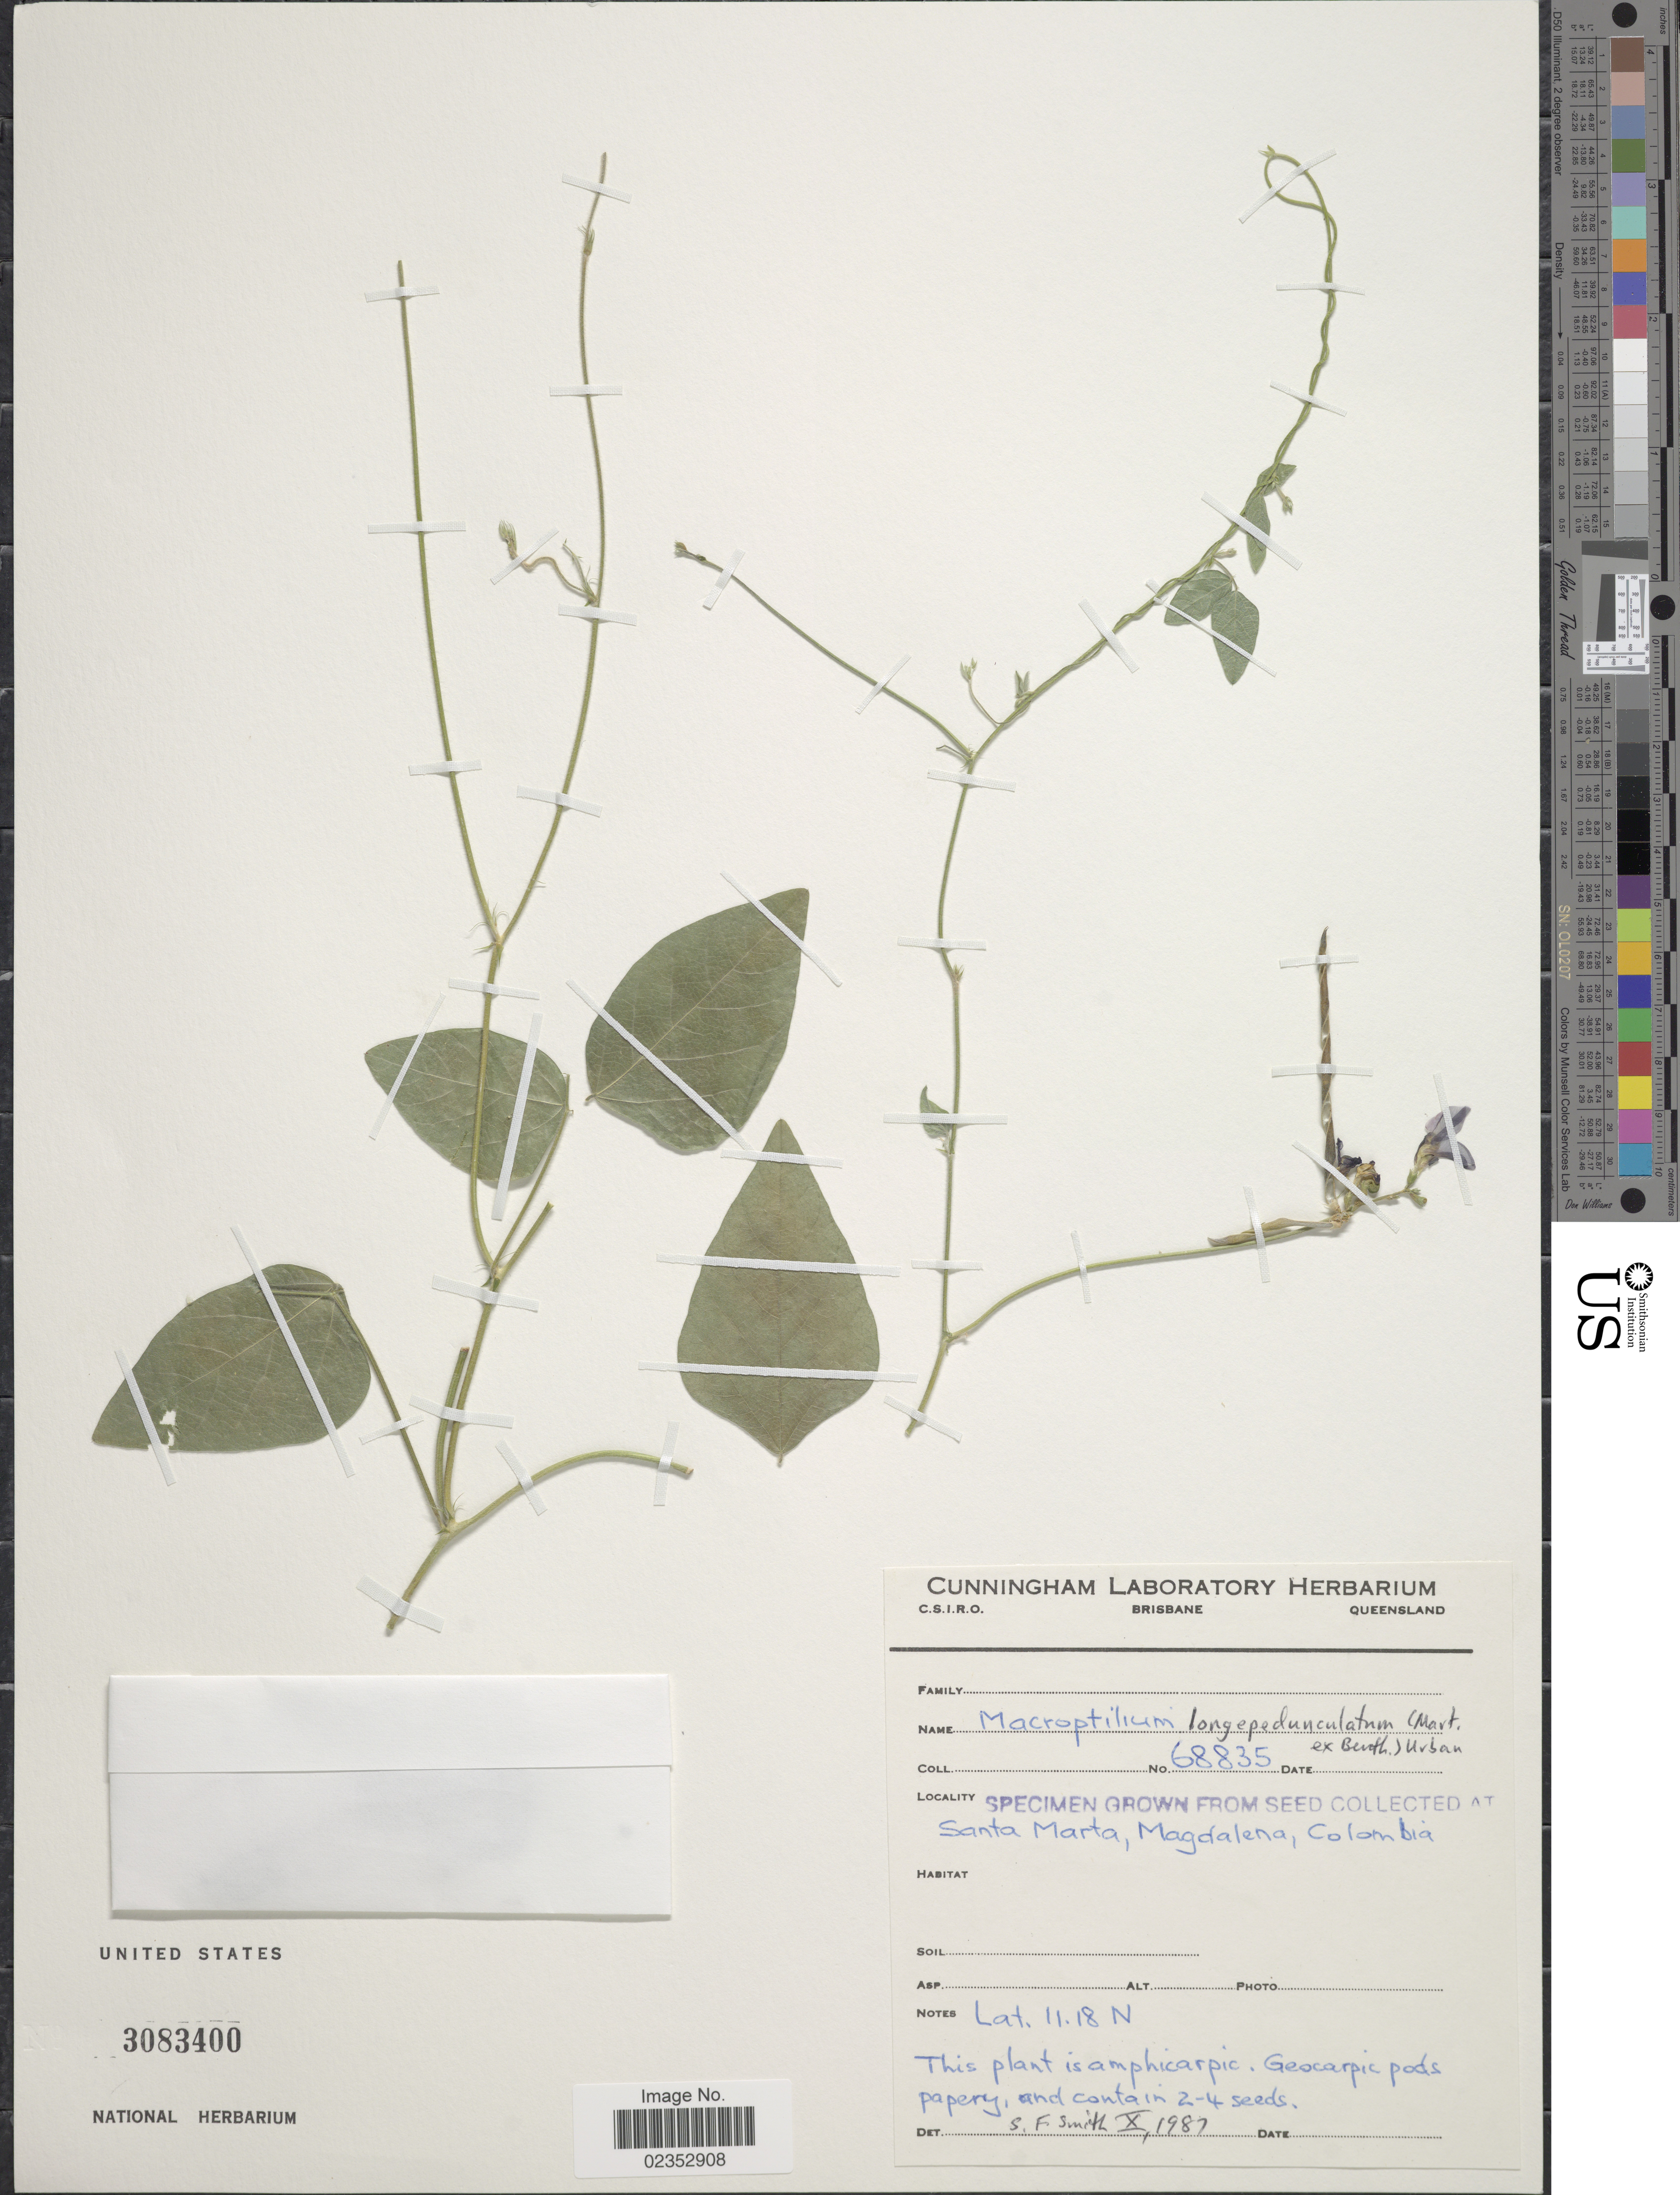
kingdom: Plantae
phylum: Tracheophyta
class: Magnoliopsida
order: Fabales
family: Fabaceae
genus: Macroptilium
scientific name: Macroptilium gracile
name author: (Poepp. ex Benth.) Urb.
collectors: Ex Herb. Cunningham Laboratory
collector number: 68835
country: Colombia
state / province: Magdalena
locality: Santa Marta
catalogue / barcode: US 3083400